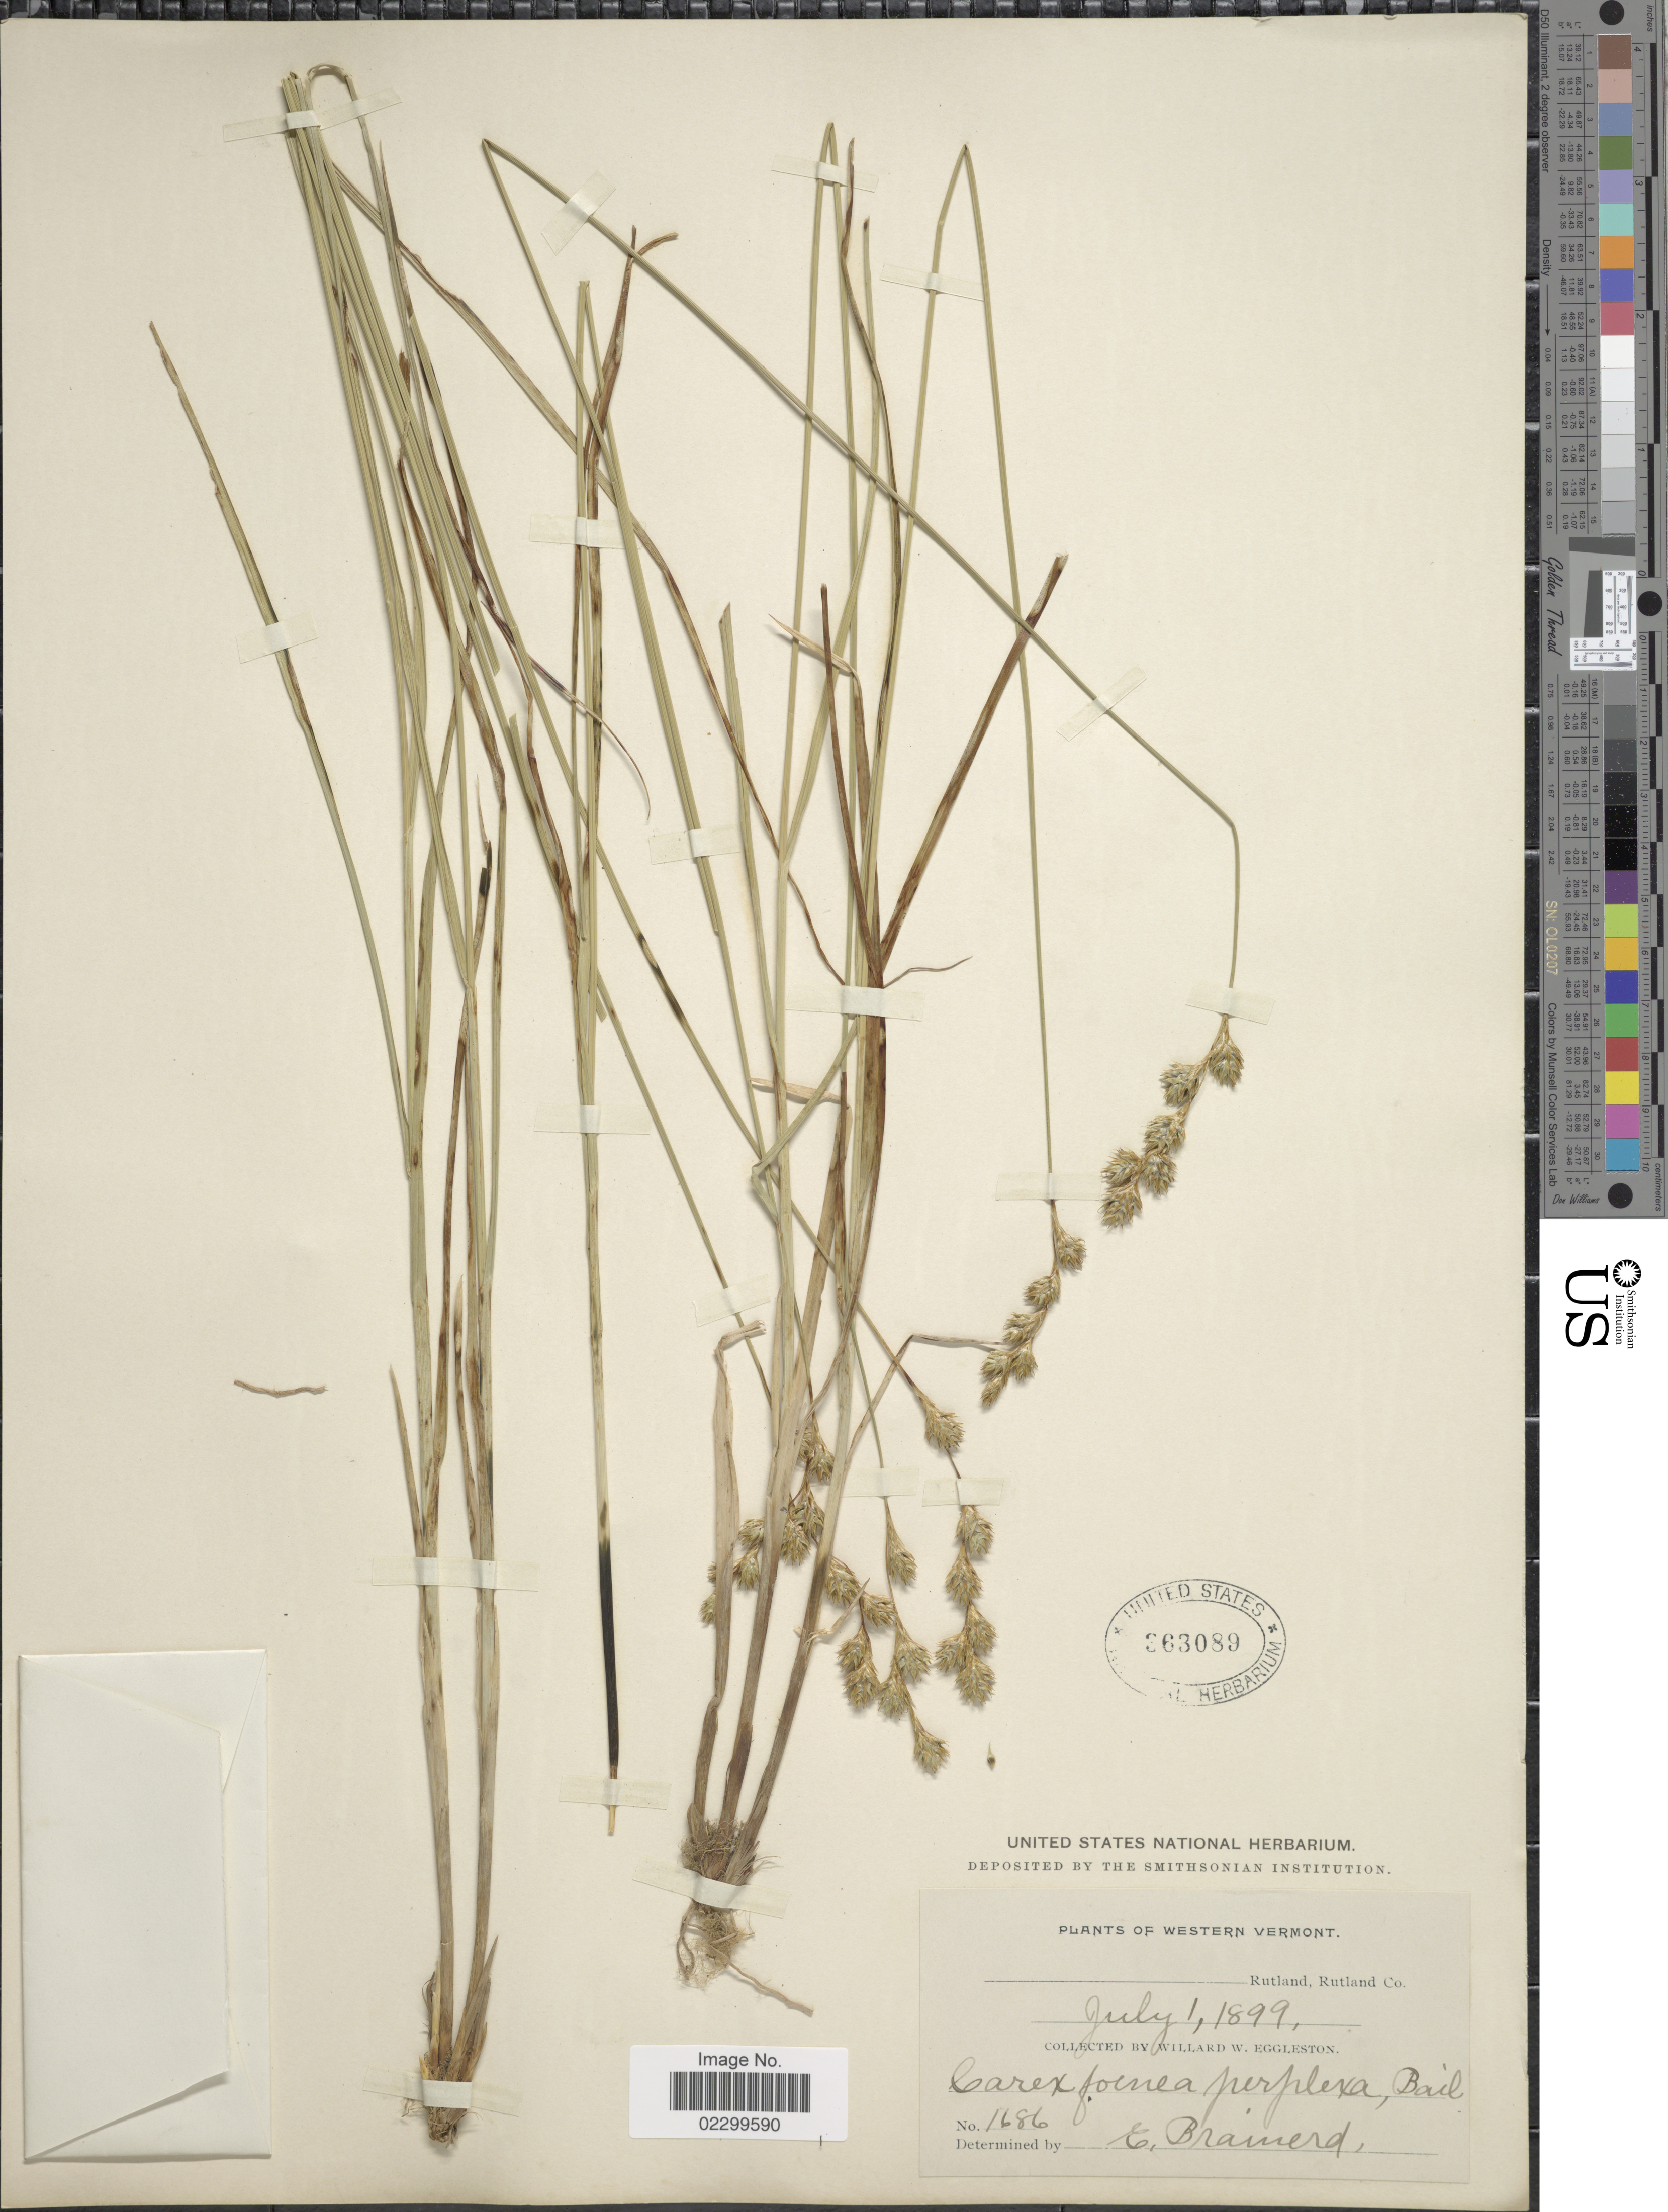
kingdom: Plantae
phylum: Tracheophyta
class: Liliopsida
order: Poales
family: Cyperaceae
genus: Carex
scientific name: Carex argyrantha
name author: Tuck. ex Boott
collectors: W. W. Eggleston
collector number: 1686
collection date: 1899-07-01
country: United States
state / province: Vermont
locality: Western Vermont, Rutland, Rutland Co.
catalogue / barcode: US 363089